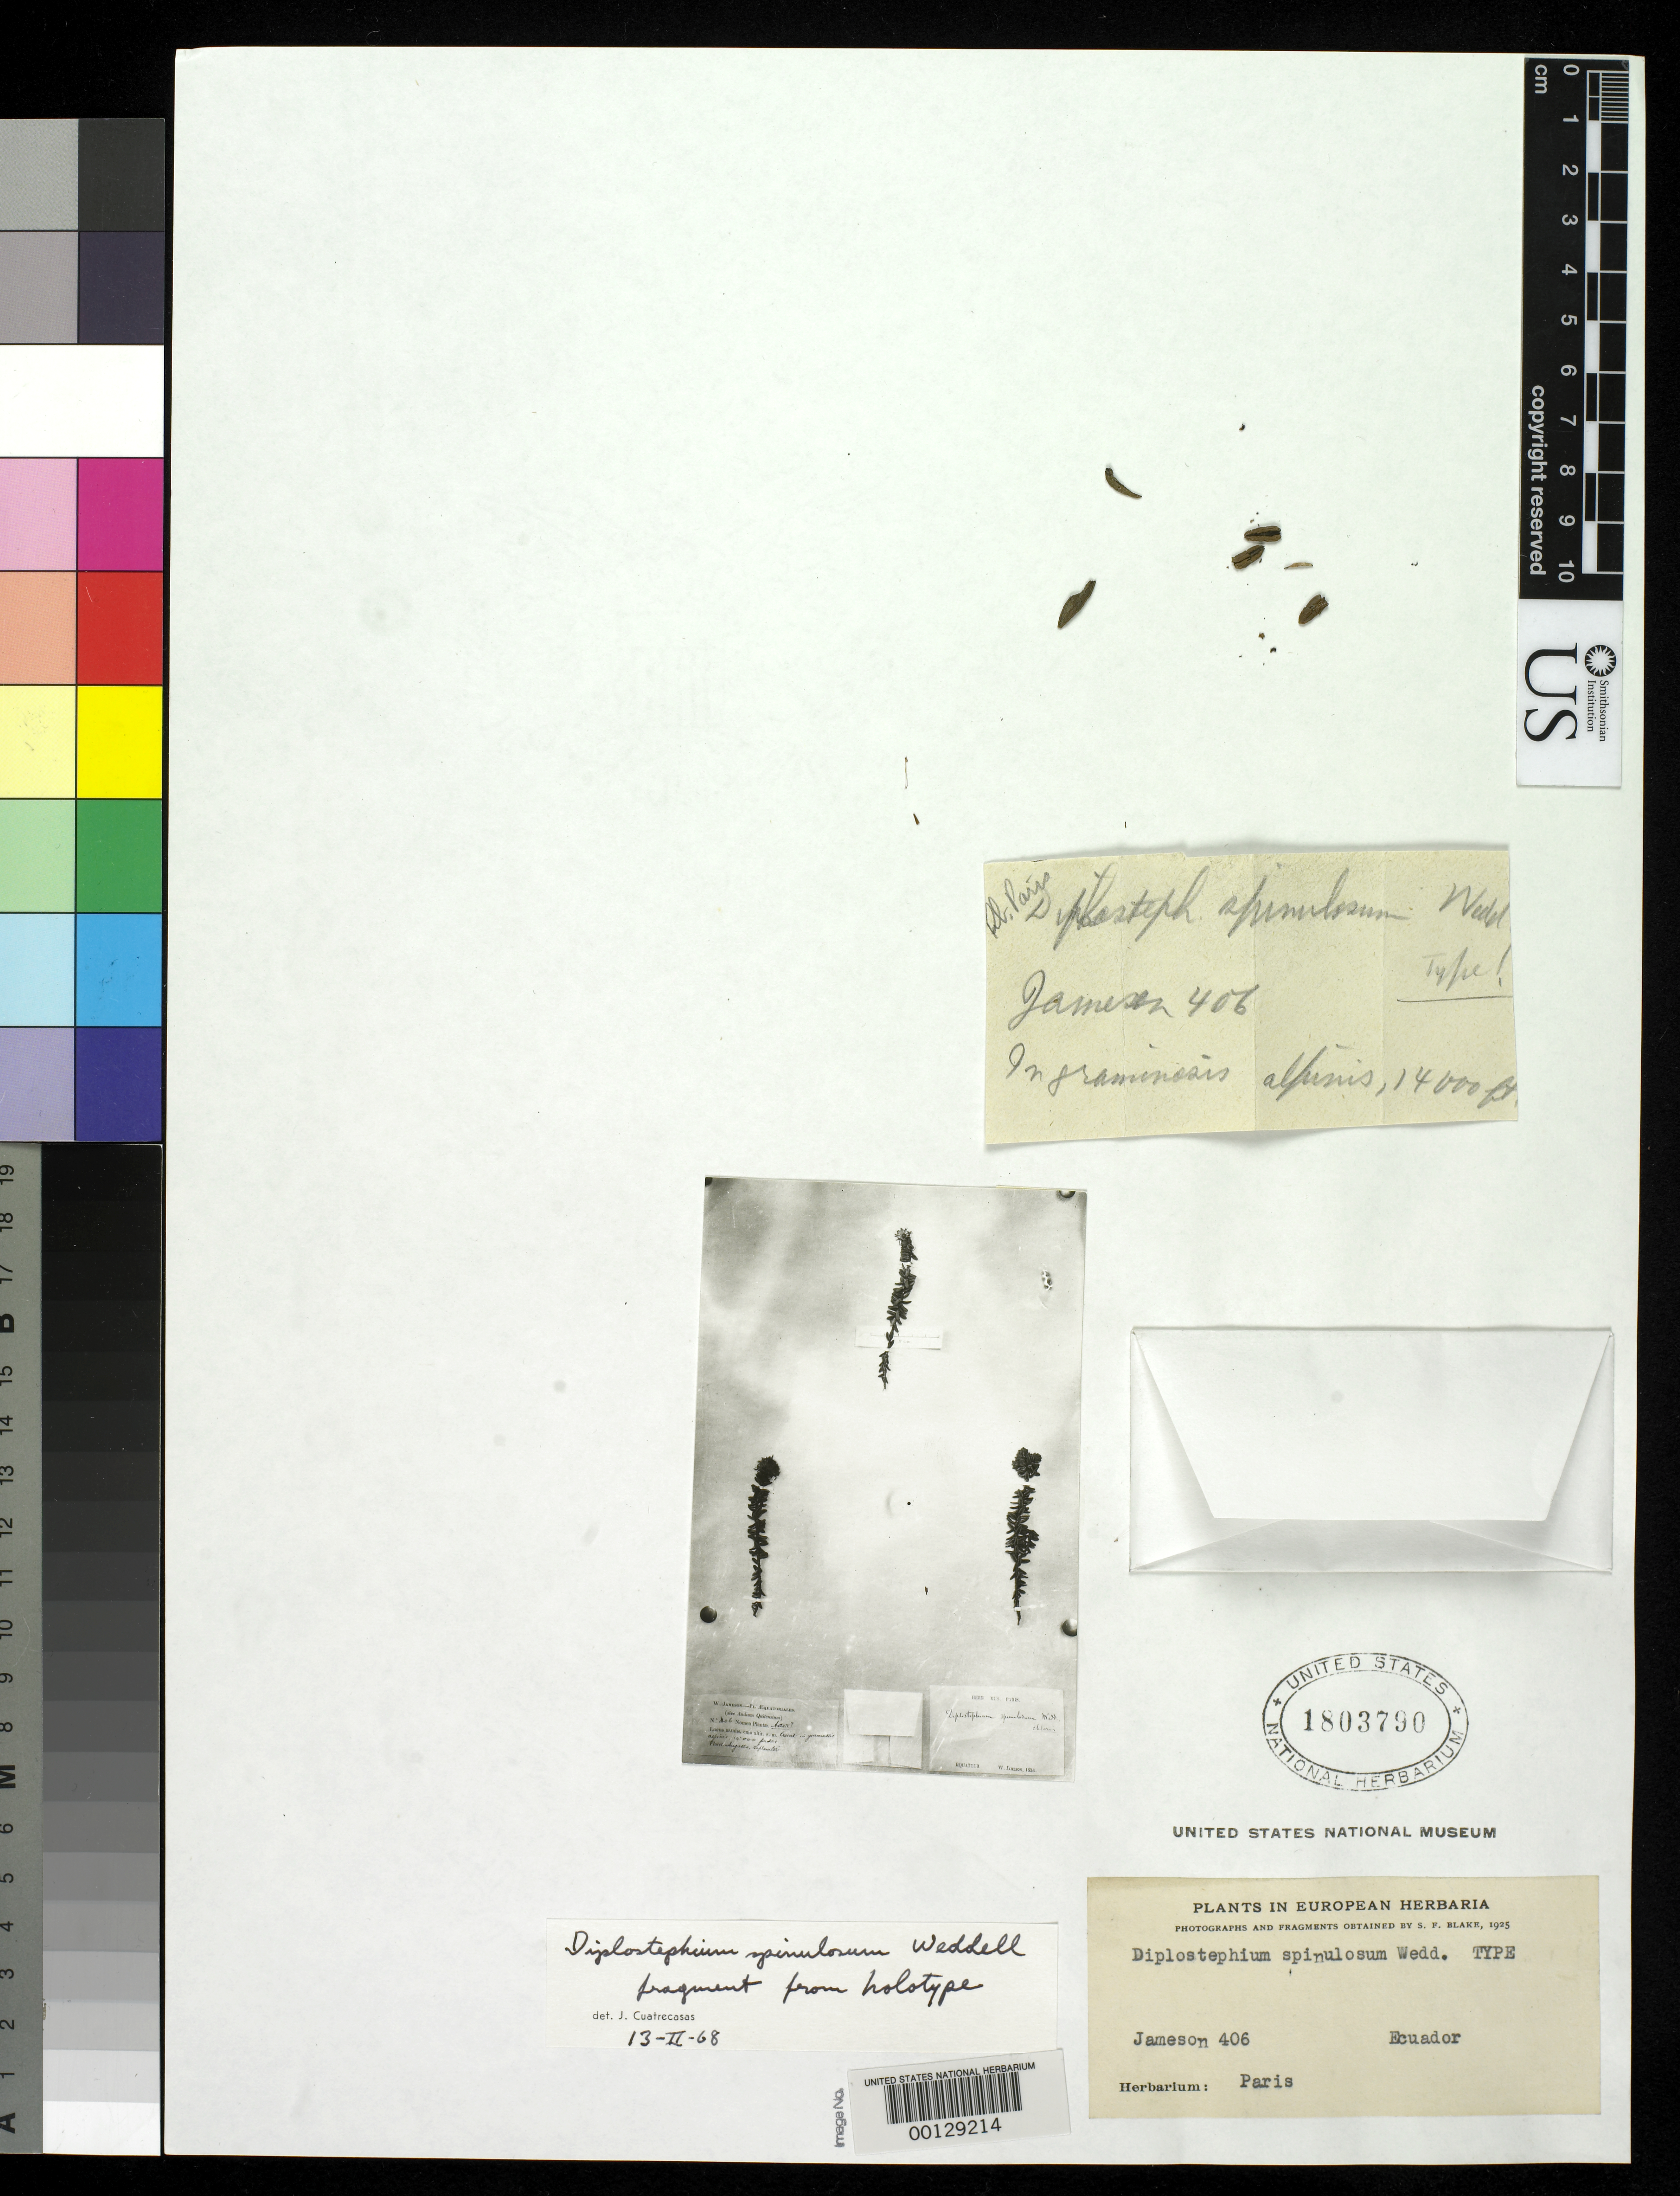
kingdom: Plantae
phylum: Tracheophyta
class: Magnoliopsida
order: Asterales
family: Asteraceae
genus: Diplostephium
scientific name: Diplostephium spinulosum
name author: Wedd.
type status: Type Fragment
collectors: W. Jameson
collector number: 406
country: Ecuador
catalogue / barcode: US 1803790